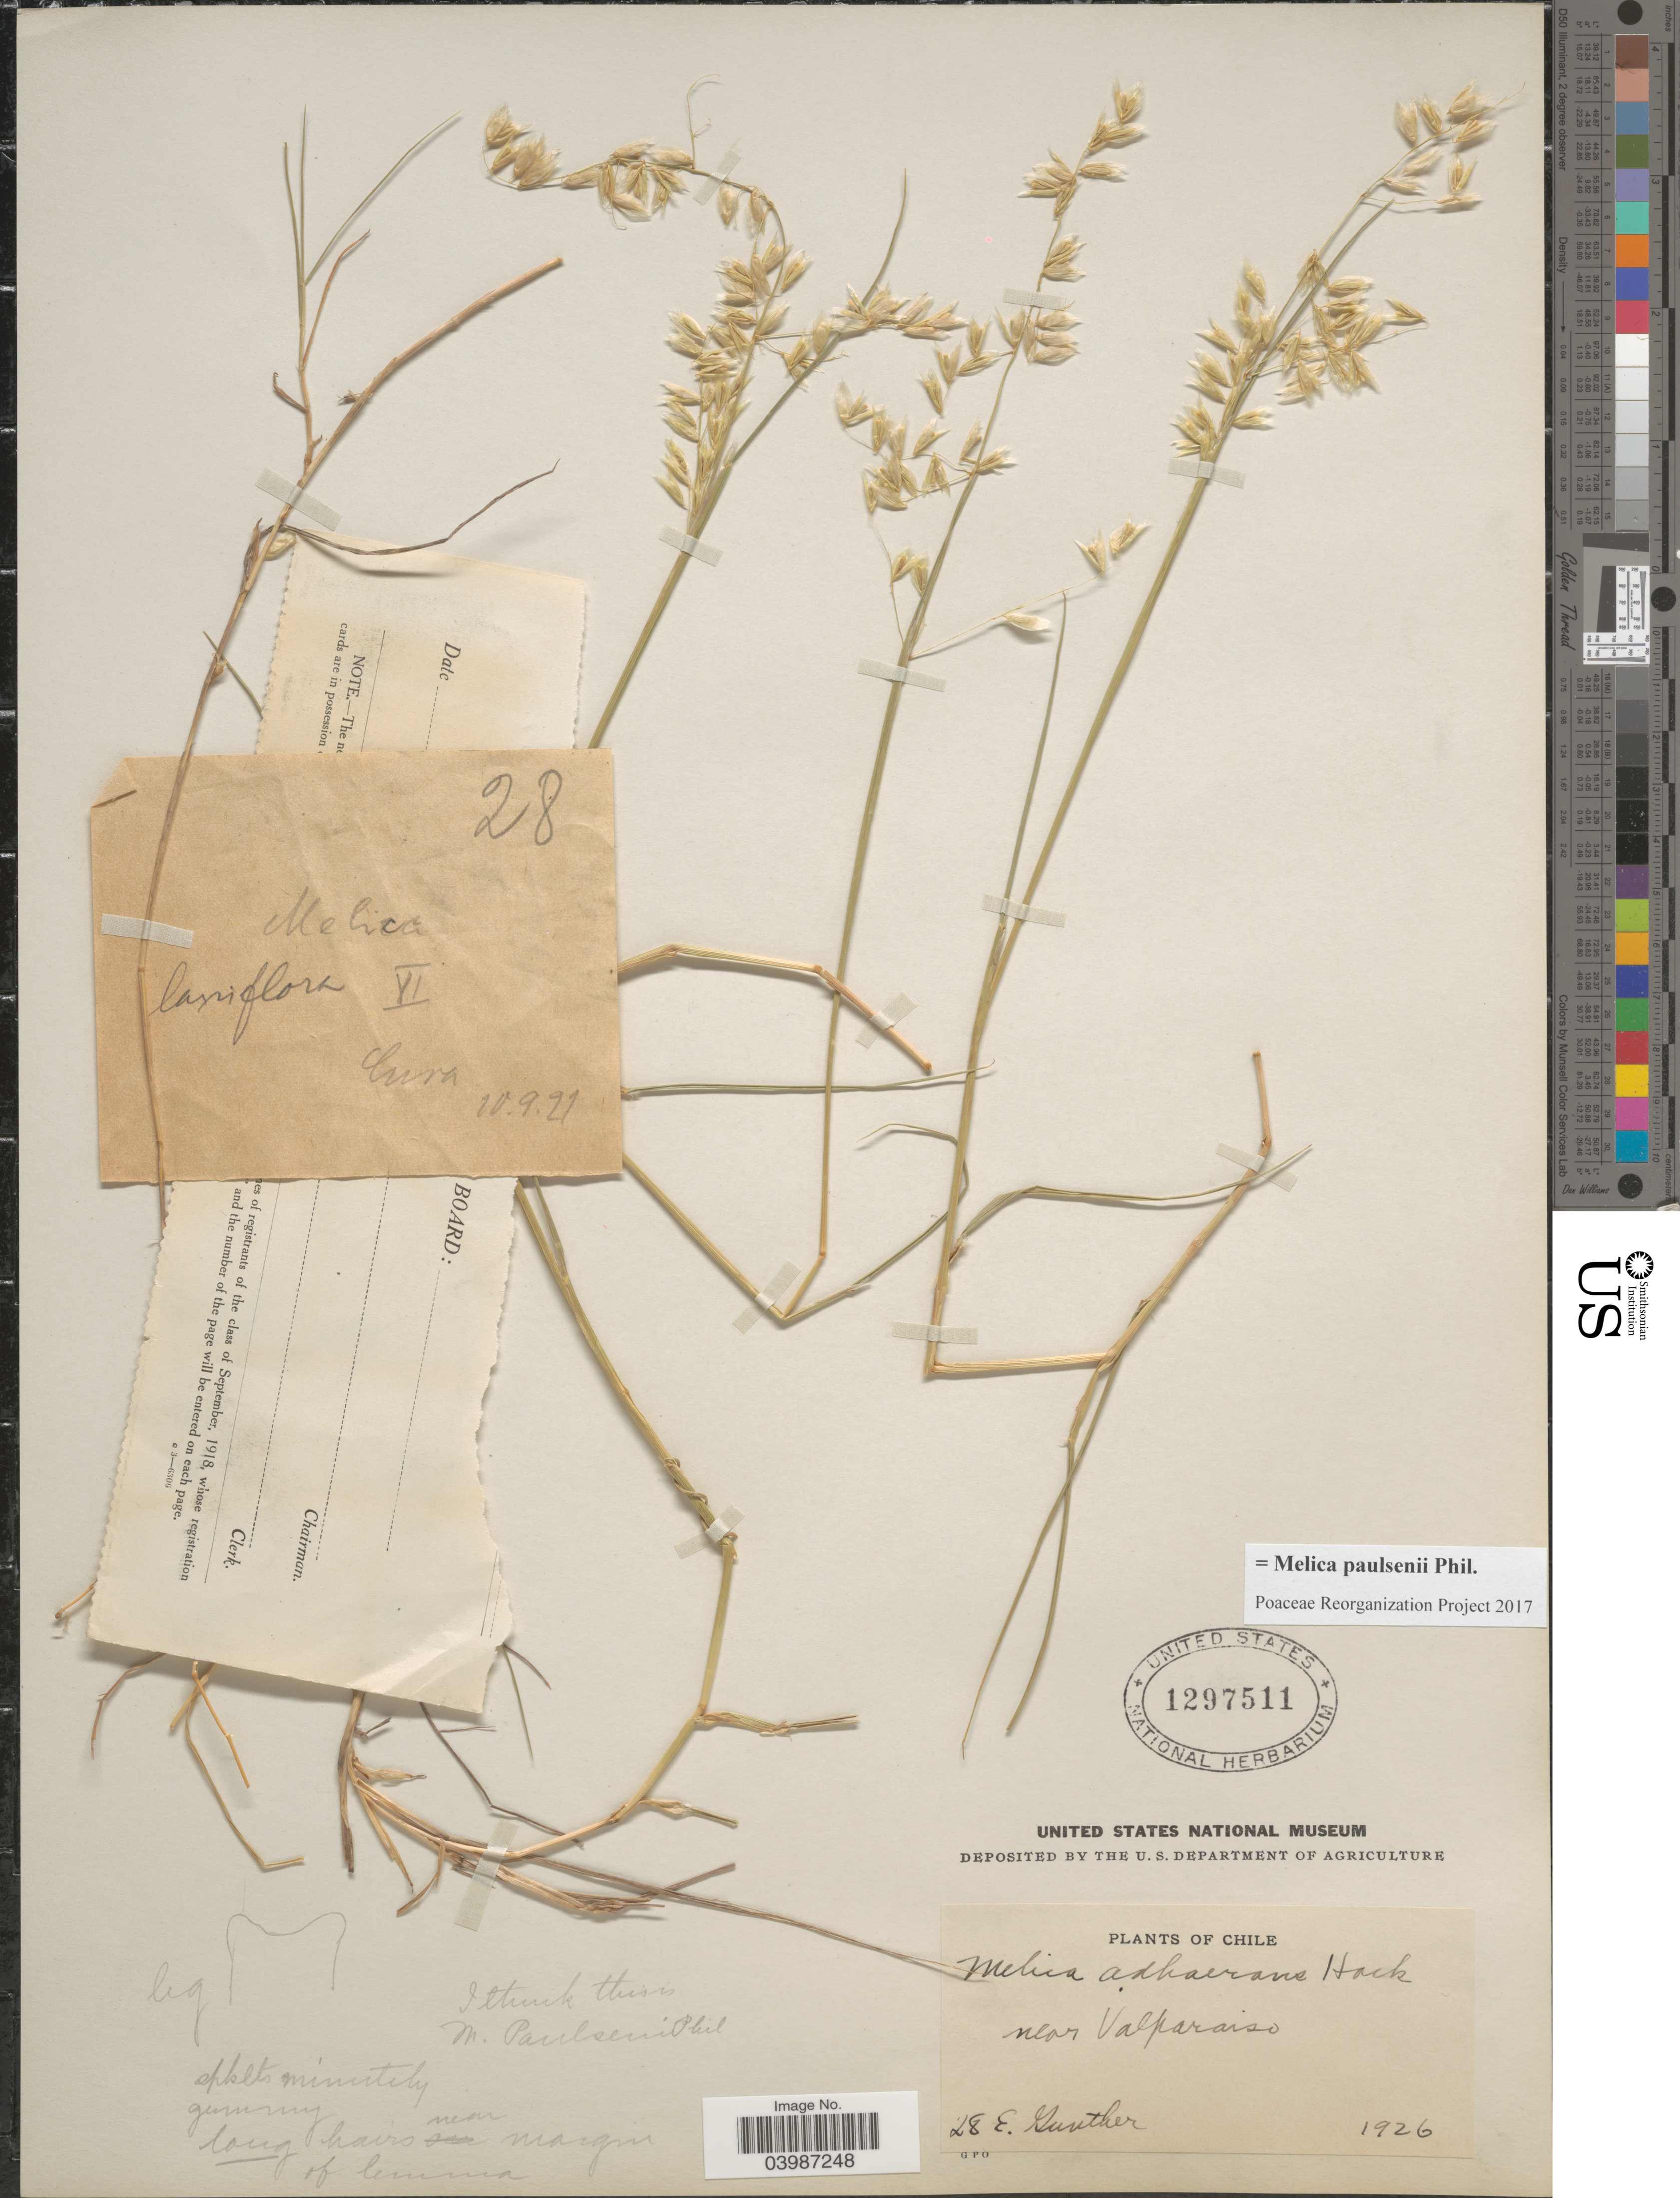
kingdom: Plantae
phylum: Tracheophyta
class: Liliopsida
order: Poales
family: Poaceae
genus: Melica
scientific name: Melica paulsenii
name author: Phil.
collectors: E. Gunther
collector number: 28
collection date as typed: Transcribed d/m/y: 10/9/21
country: Chile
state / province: Valparaíso (V)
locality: Near Valparaiso.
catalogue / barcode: US 1297511